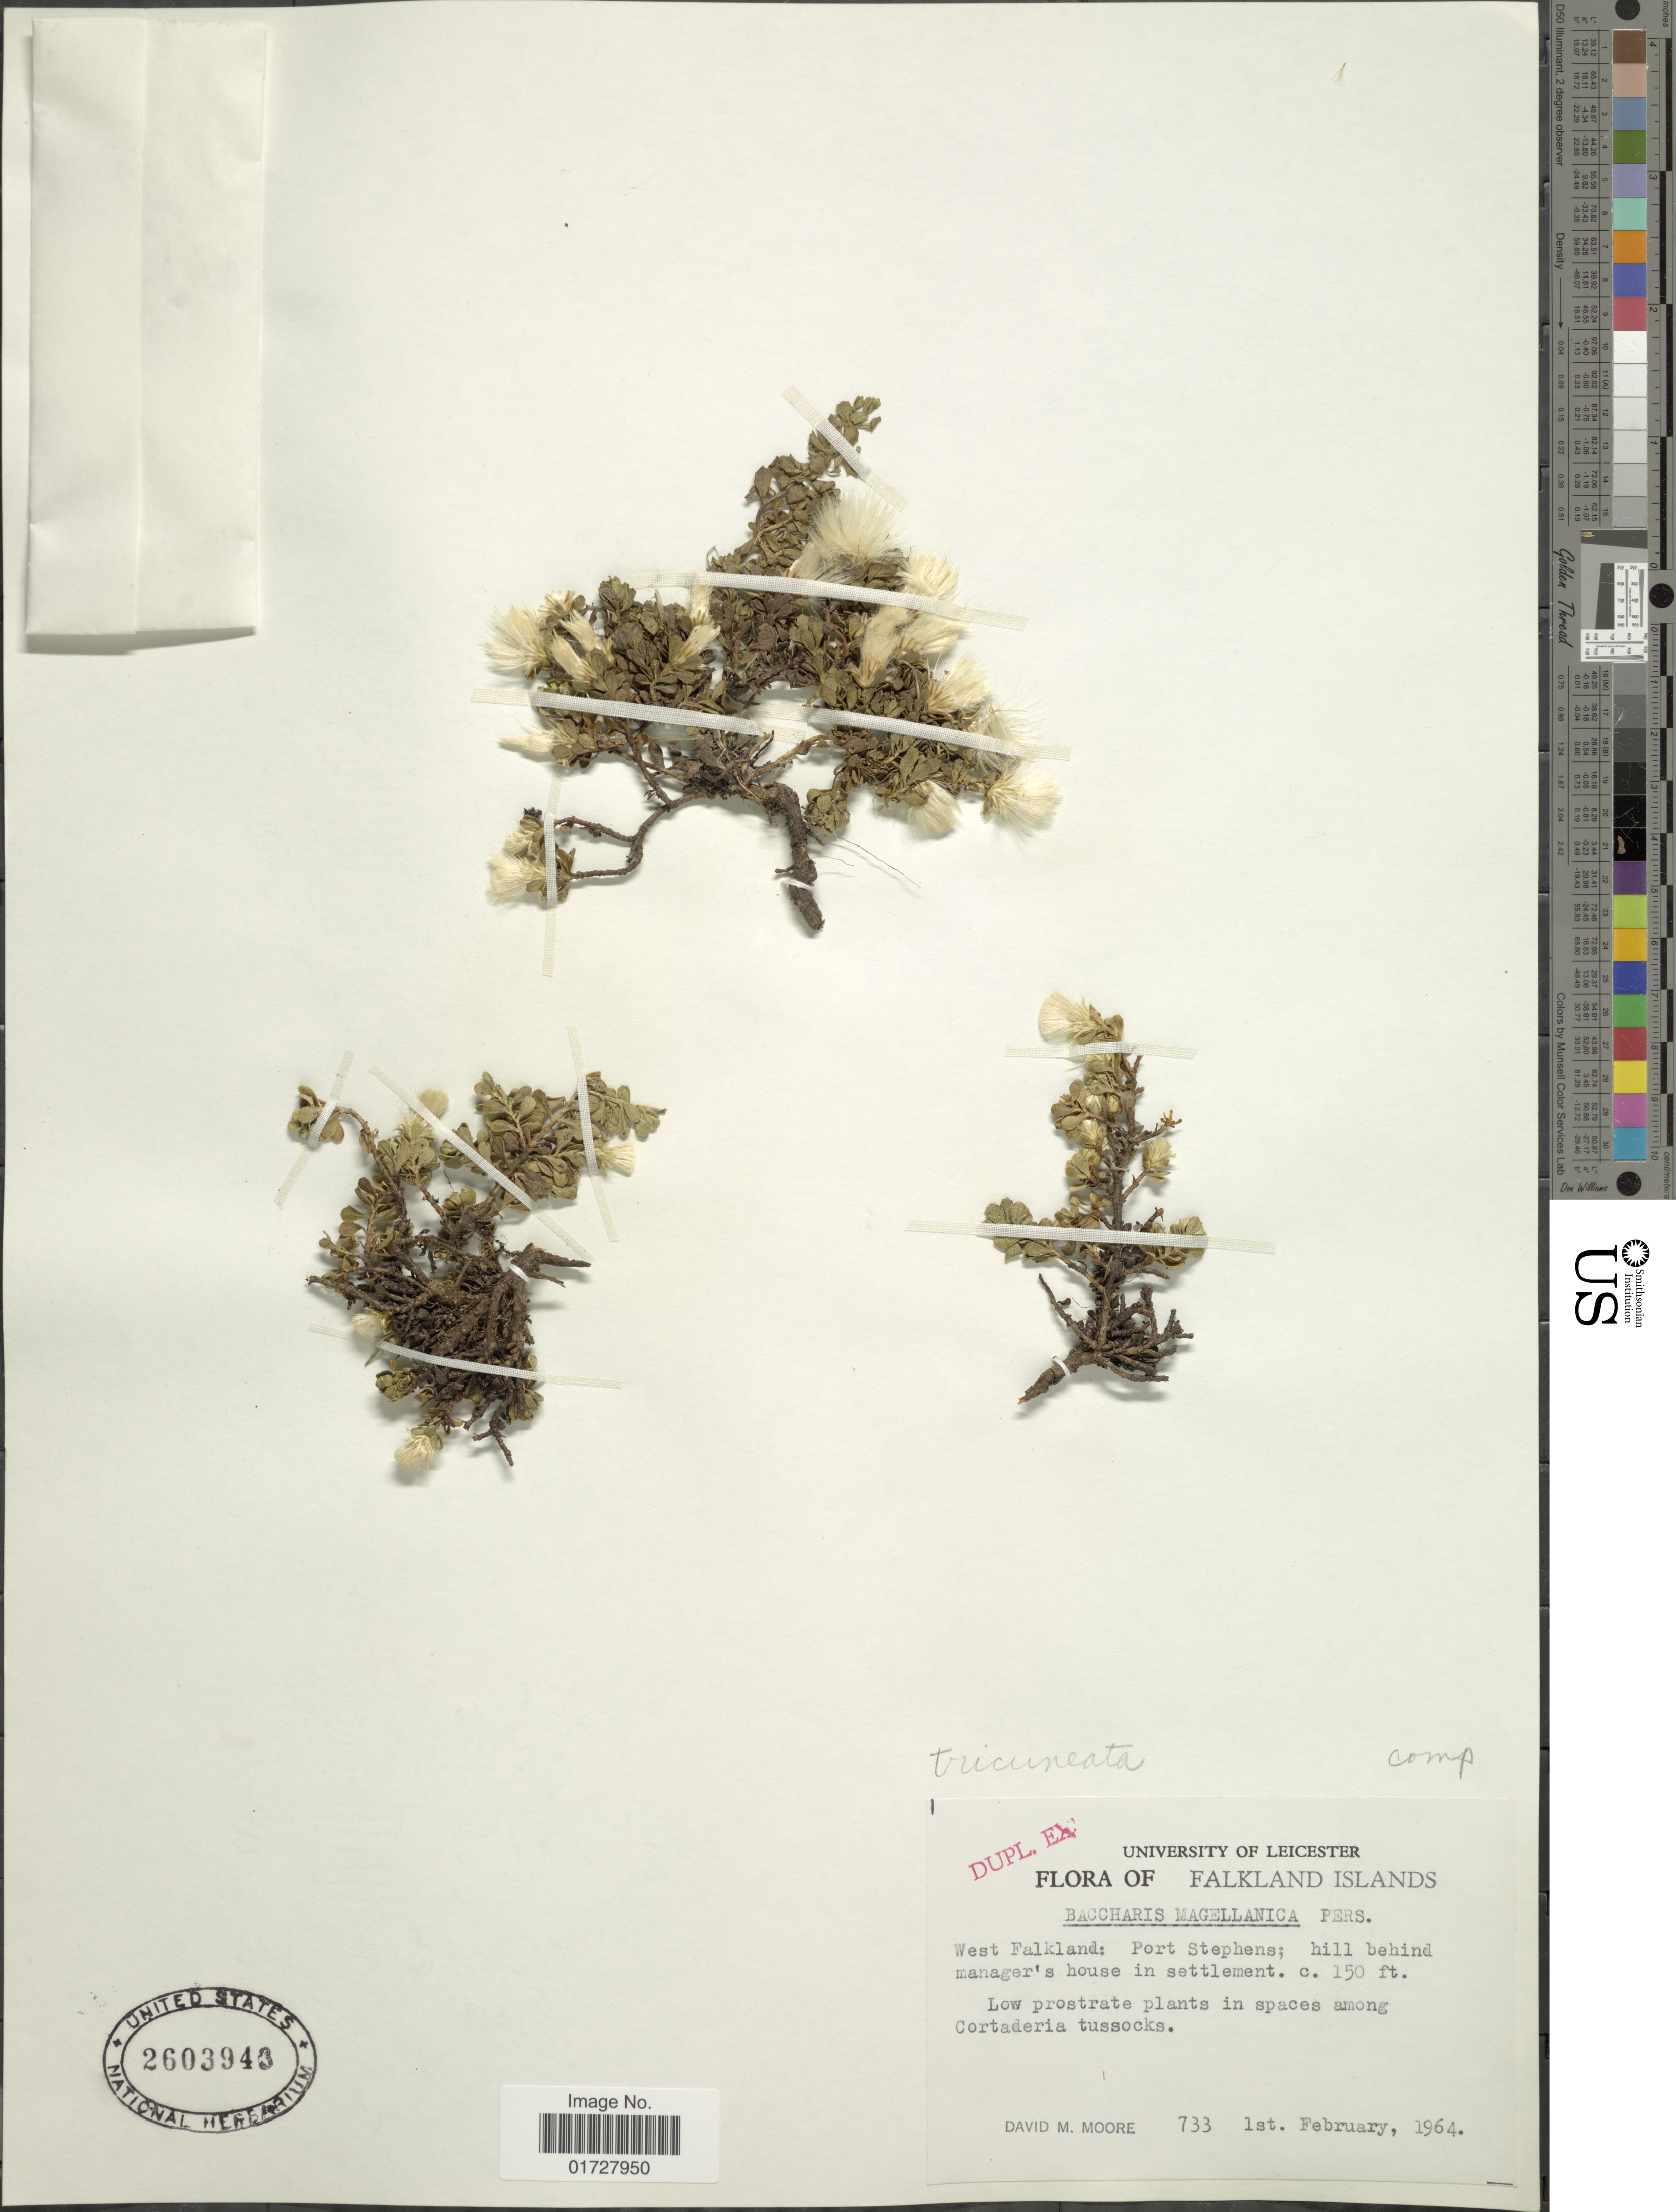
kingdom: Plantae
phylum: Tracheophyta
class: Magnoliopsida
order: Asterales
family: Asteraceae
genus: Baccharis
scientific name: Baccharis tricuneata var. magellanica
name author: (Lam.) Cuatrec.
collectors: D. Moore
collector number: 733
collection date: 1964-02-01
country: Falkland Islands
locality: West Falkland, Port Stephens, hill behind manager's house in settlement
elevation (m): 46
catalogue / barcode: US 2603943